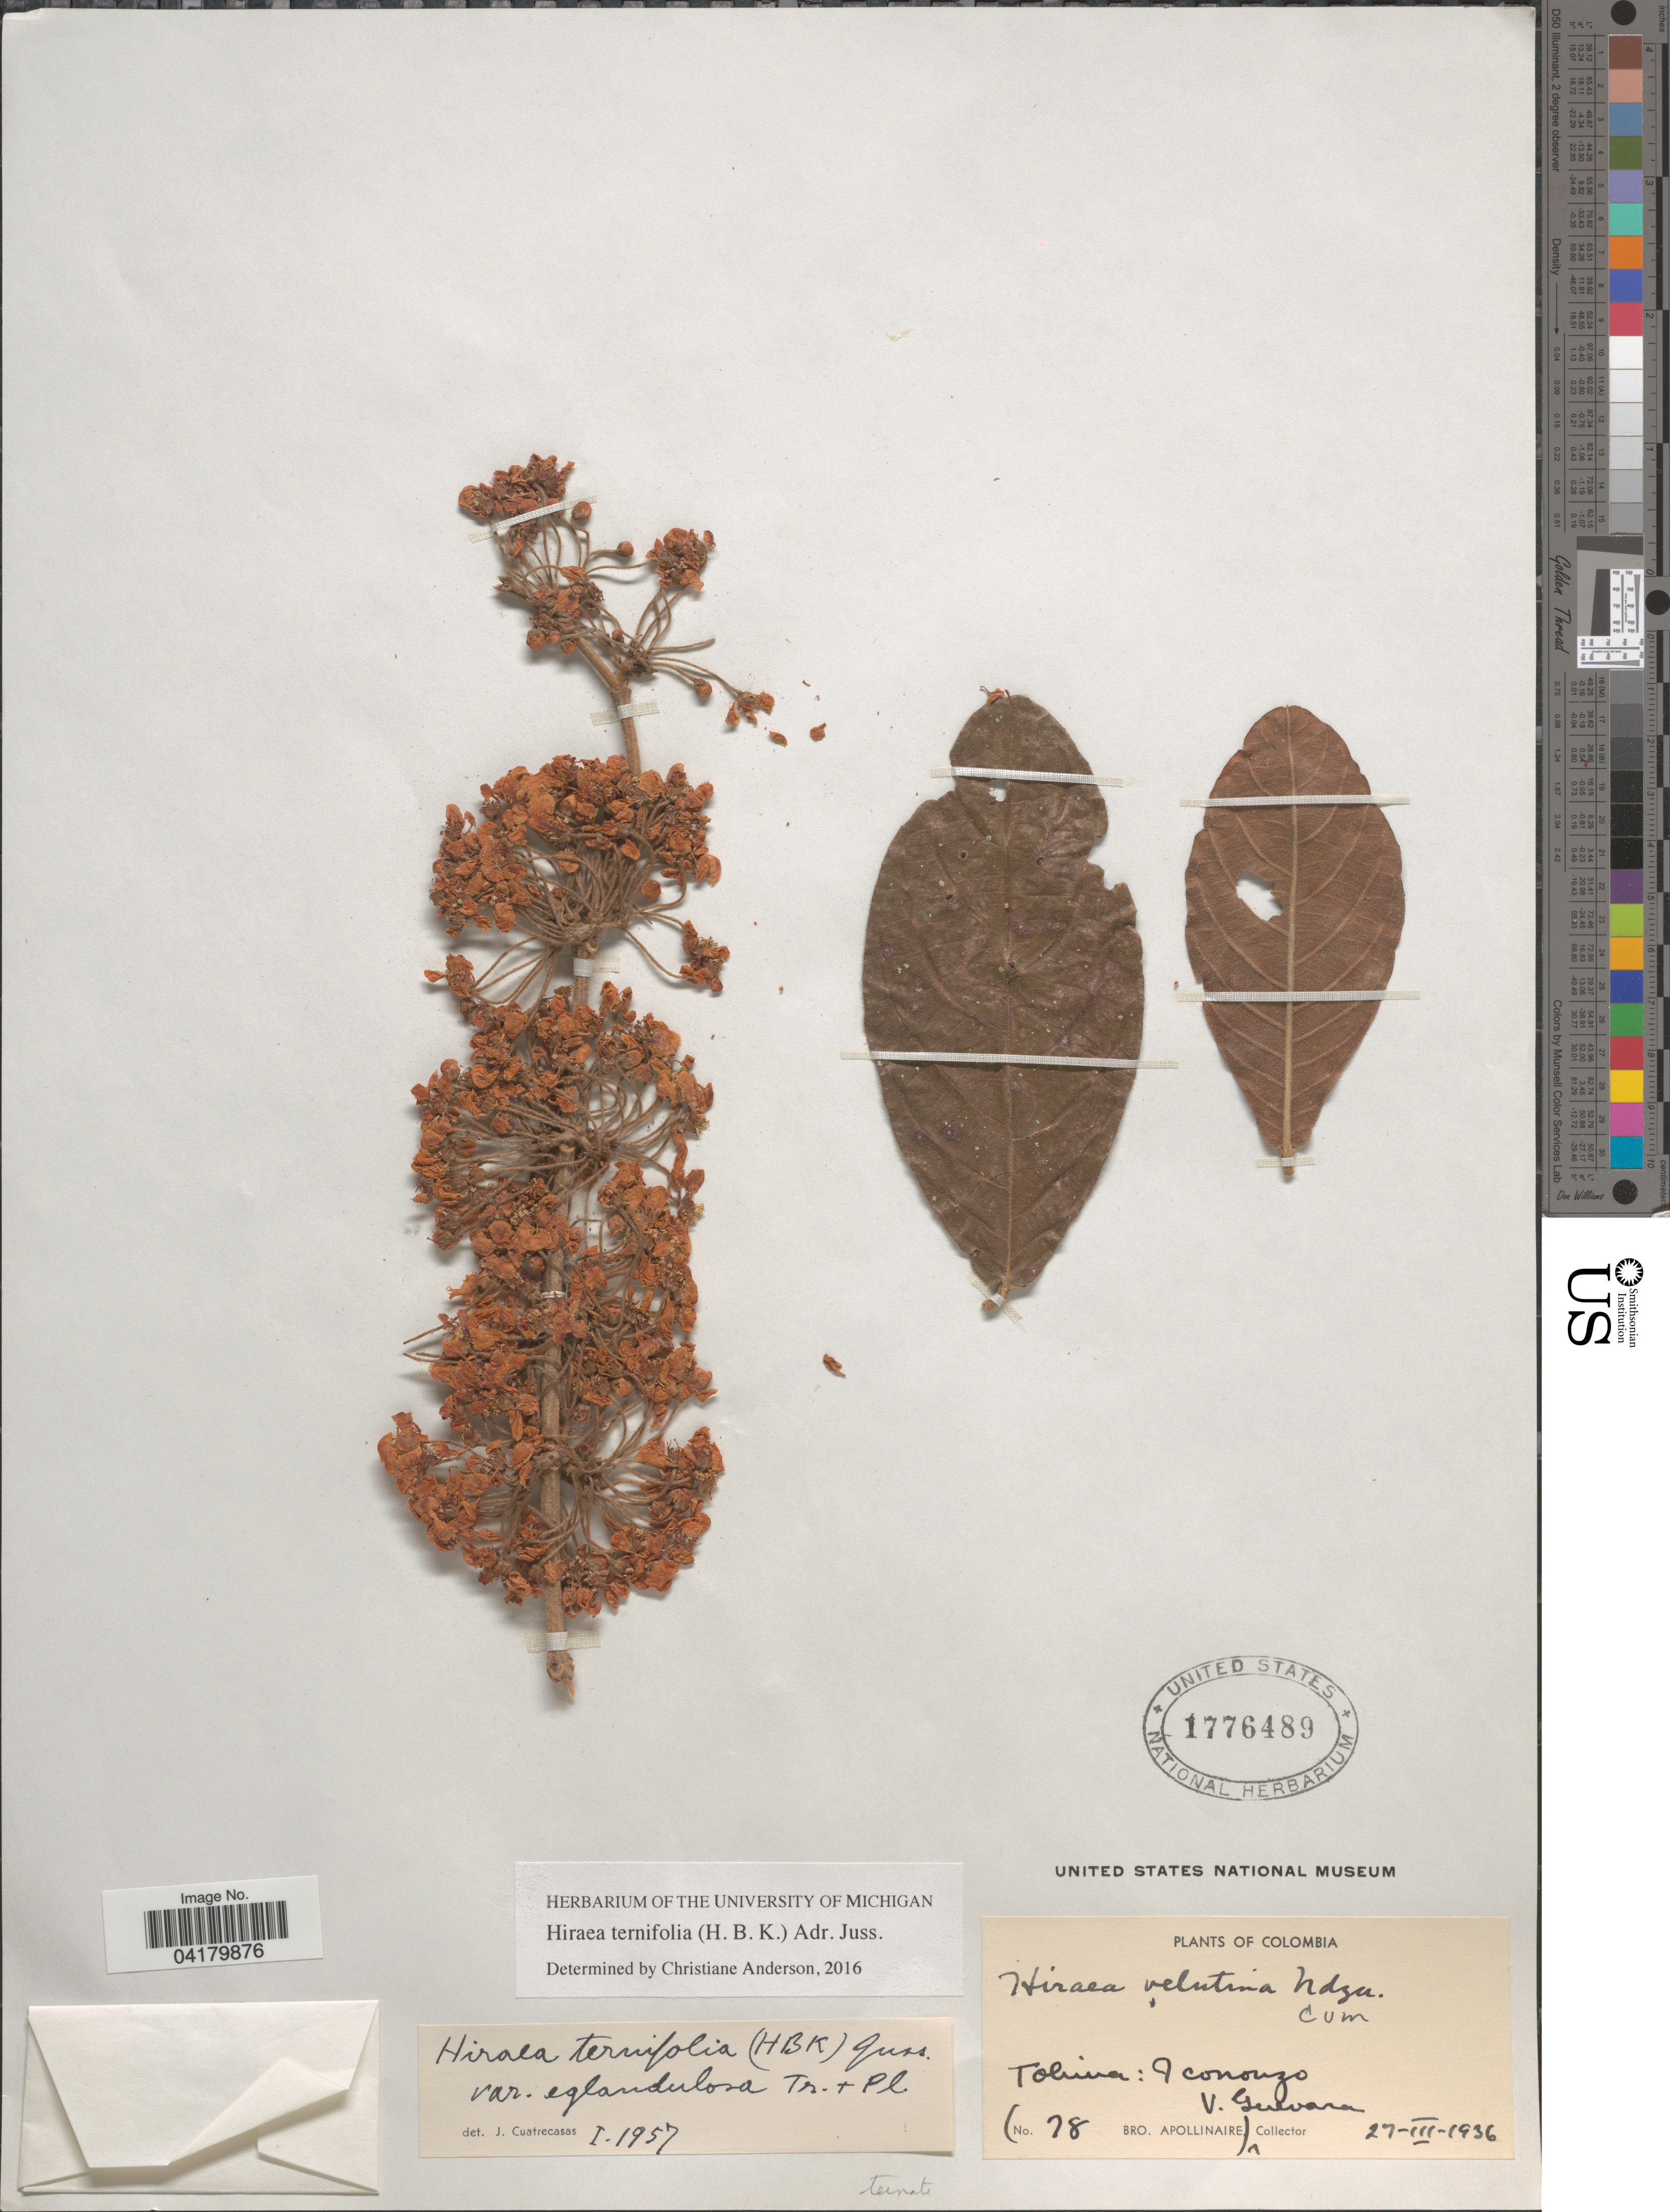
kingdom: Plantae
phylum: Tracheophyta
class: Magnoliopsida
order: Malpighiales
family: Malpighiaceae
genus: Hiraea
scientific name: Hiraea ternifolia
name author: (Kunth) A. Juss.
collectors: Bro. Apollinaire & V. Guevara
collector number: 78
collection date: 1936-03-27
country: Colombia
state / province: Tolima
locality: Icononzo.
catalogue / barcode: US 1776489